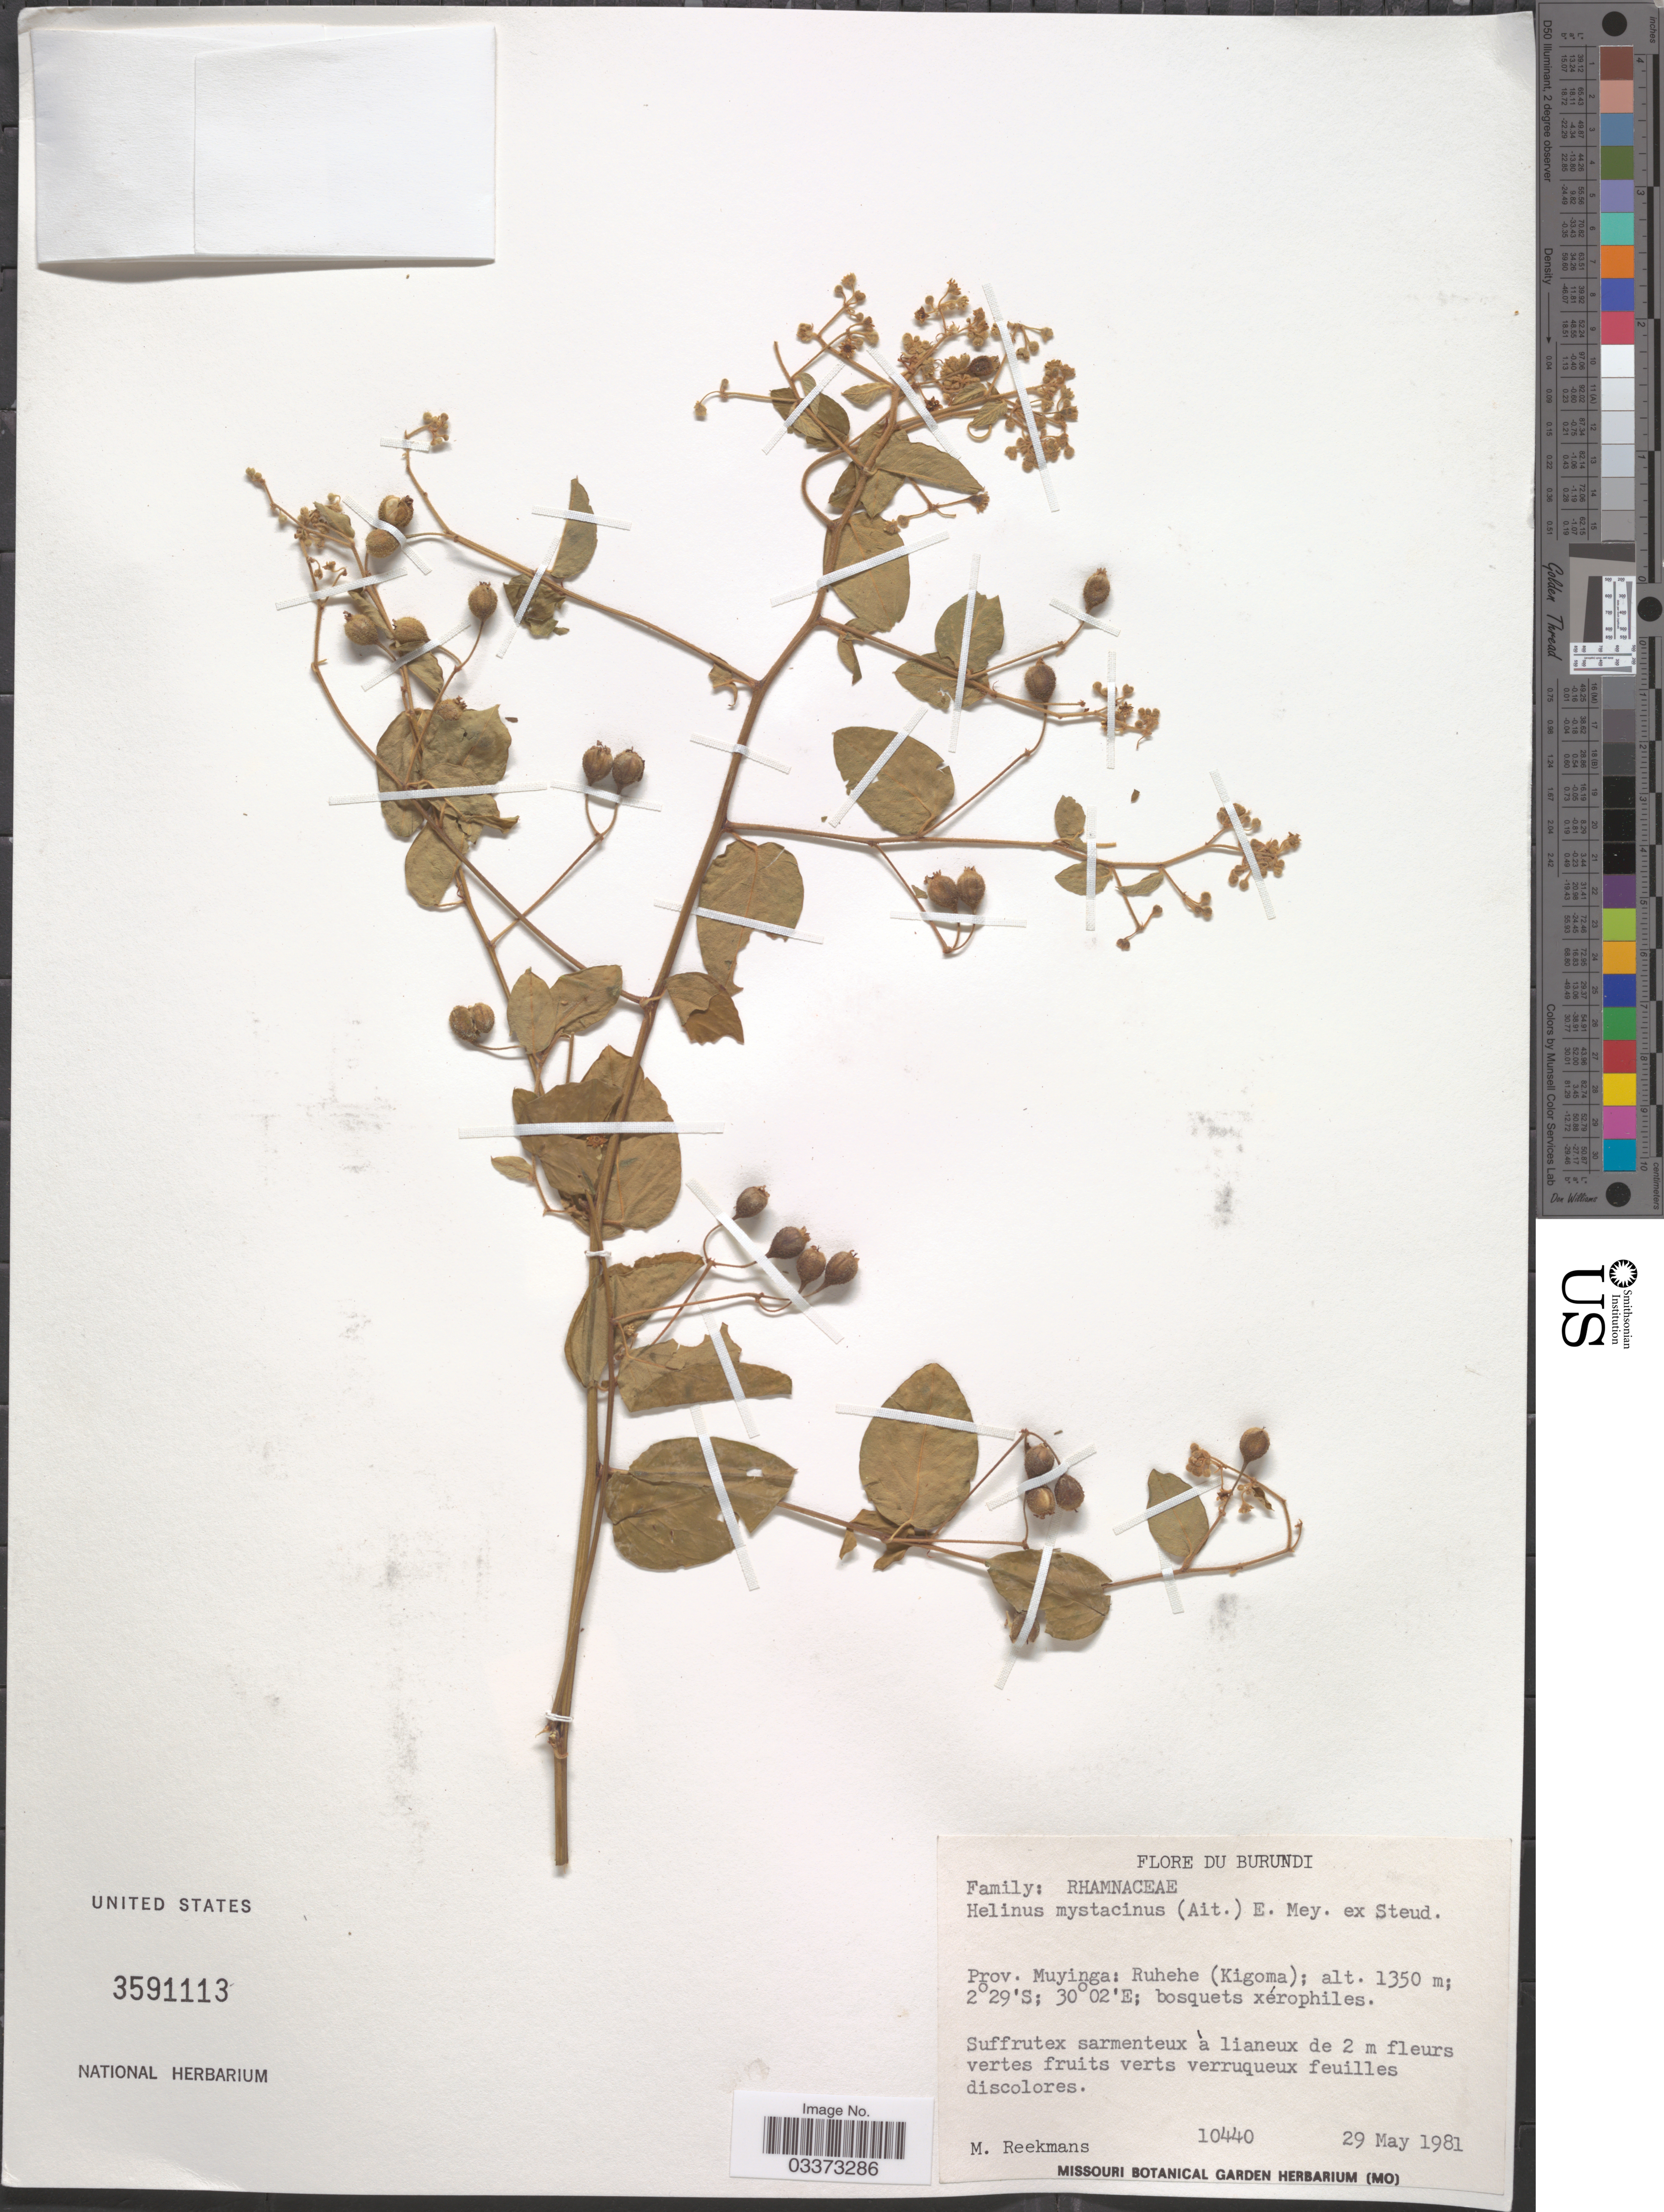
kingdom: Plantae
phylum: Tracheophyta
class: Magnoliopsida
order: Rosales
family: Rhamnaceae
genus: Helinus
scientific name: Helinus mystacinus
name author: (Aiton) E. Mey. ex Steud.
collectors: M. Reekmans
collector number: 10440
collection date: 1981-05-29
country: Burundi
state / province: Muyinga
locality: Ruhehe (Kigoma).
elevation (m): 1350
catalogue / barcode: US 3591113